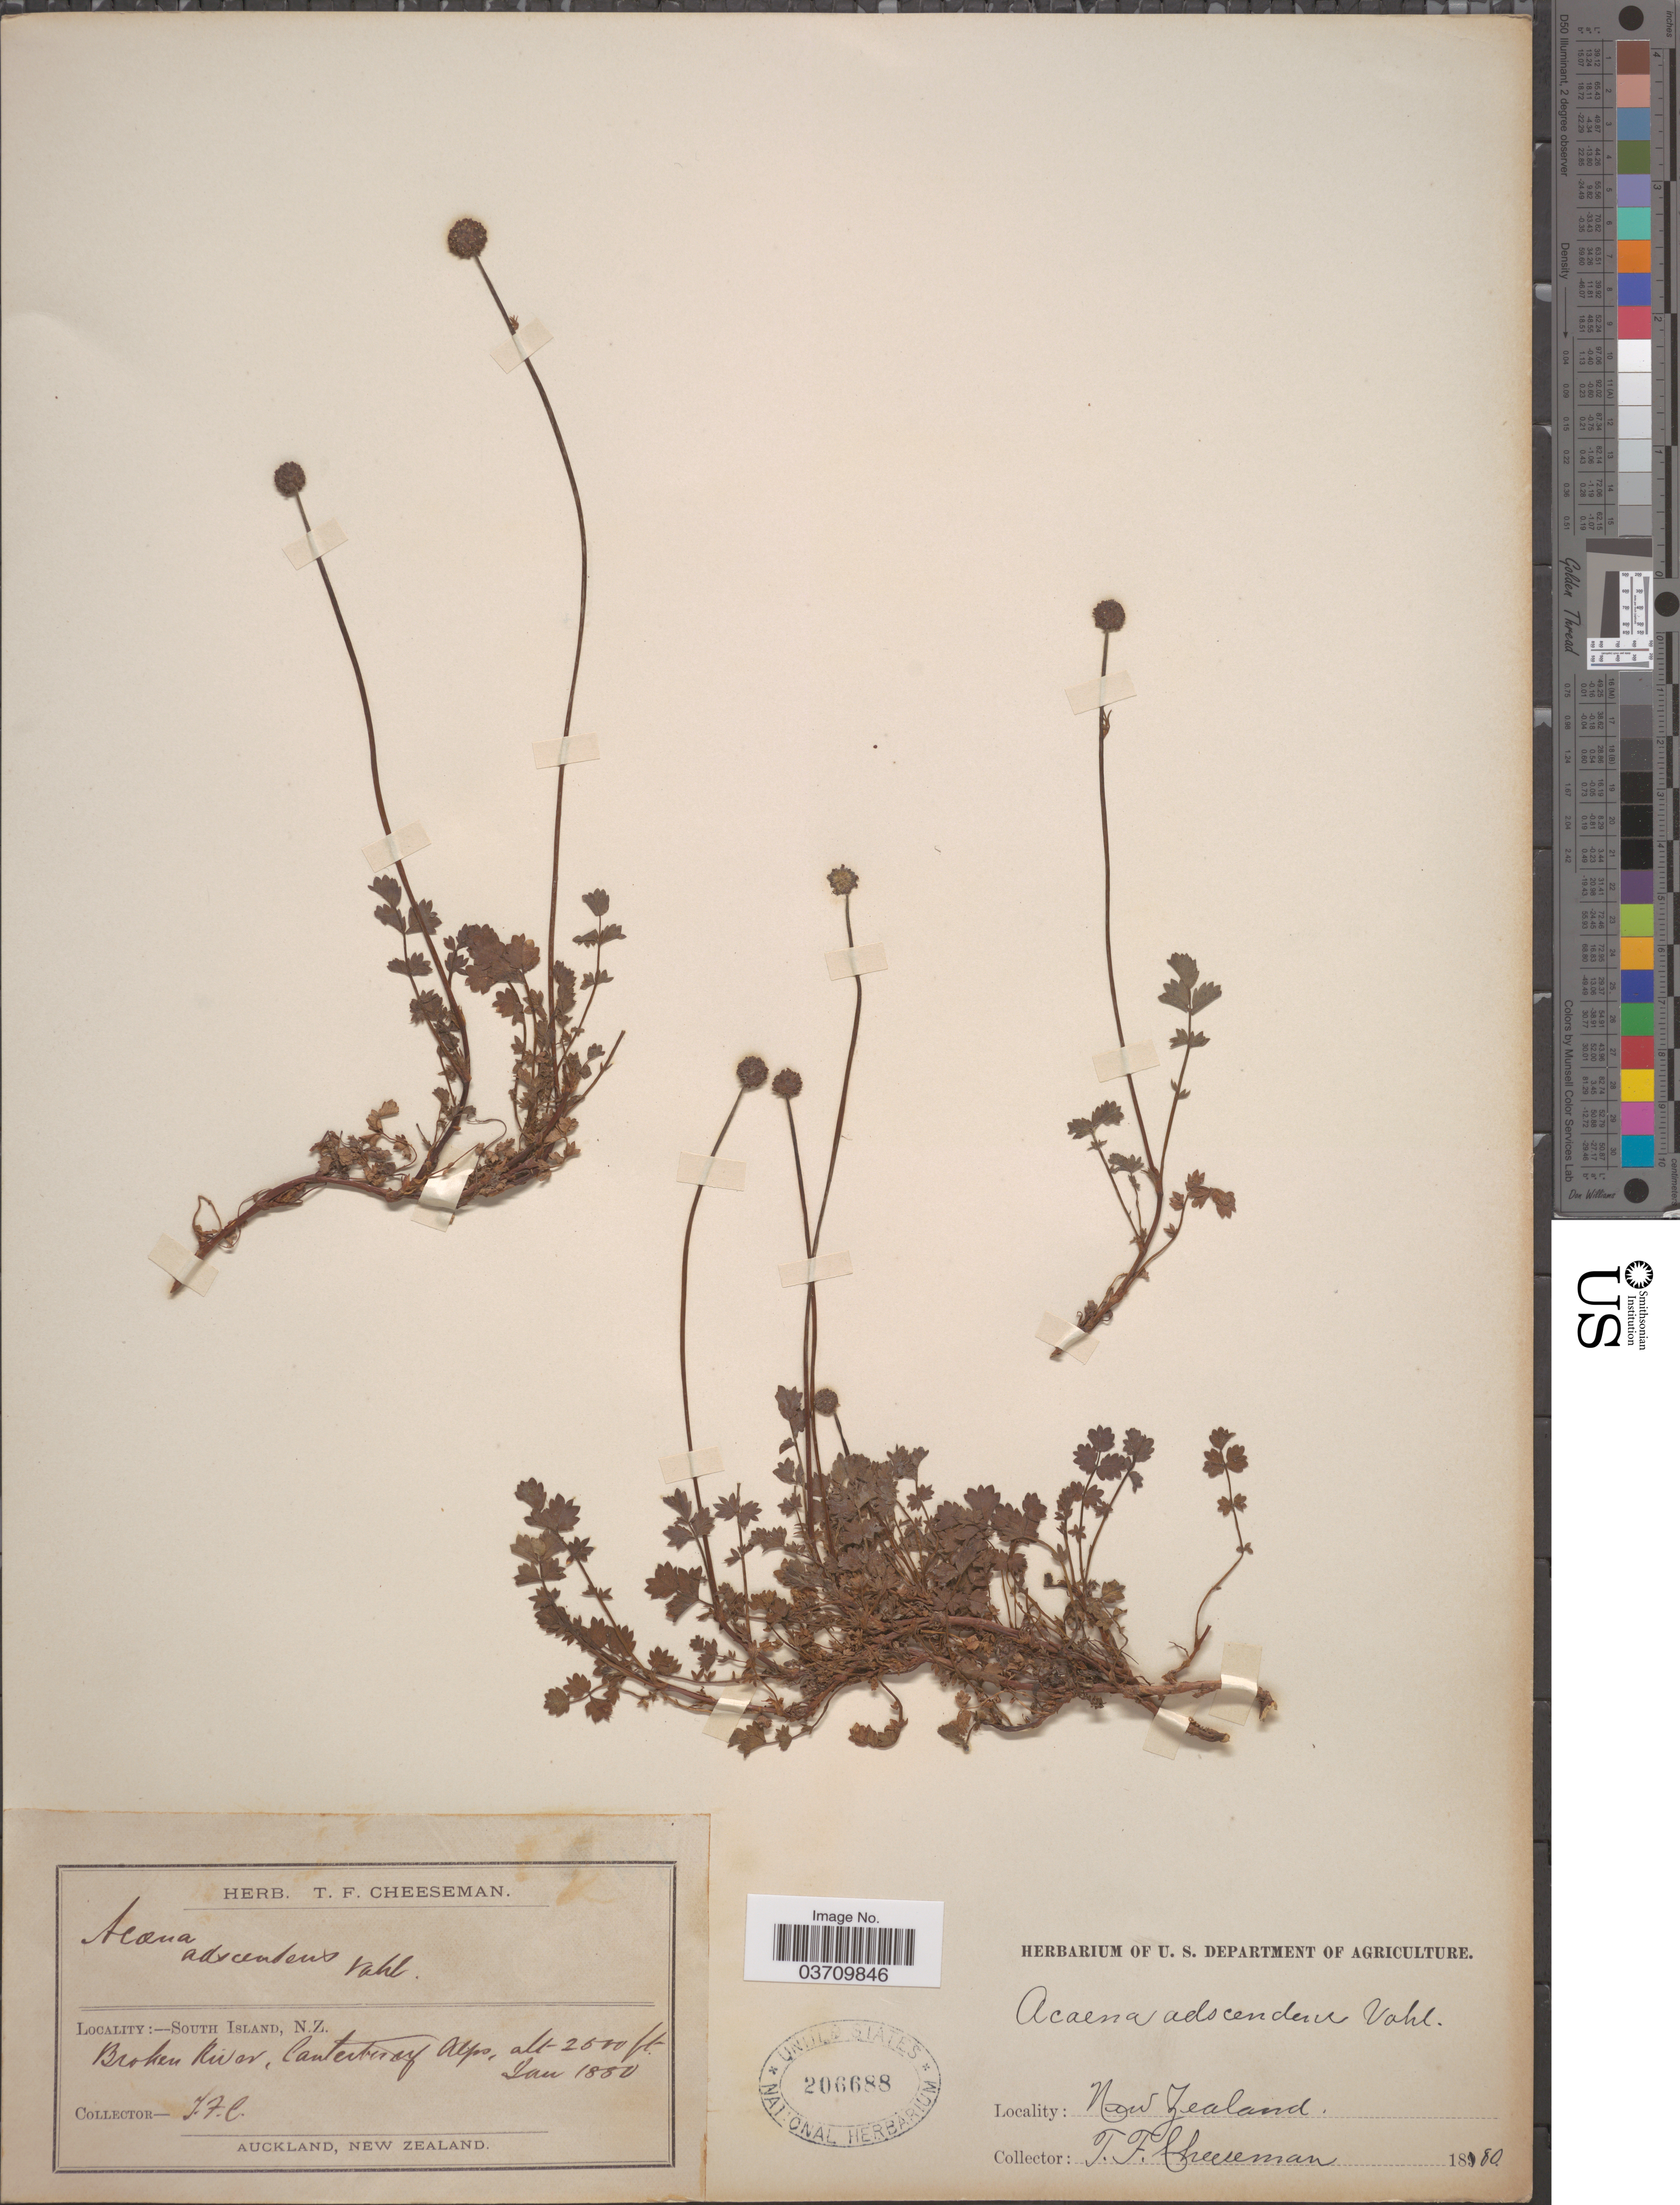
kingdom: Plantae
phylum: Tracheophyta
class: Magnoliopsida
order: Rosales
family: Rosaceae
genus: Acaena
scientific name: Acaena adscendens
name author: Vahl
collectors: T. F. Cheeseman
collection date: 1880-01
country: New Zealand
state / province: Canterbury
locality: South Island. Broken River, Canterbury Alps.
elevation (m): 762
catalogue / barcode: US 206688